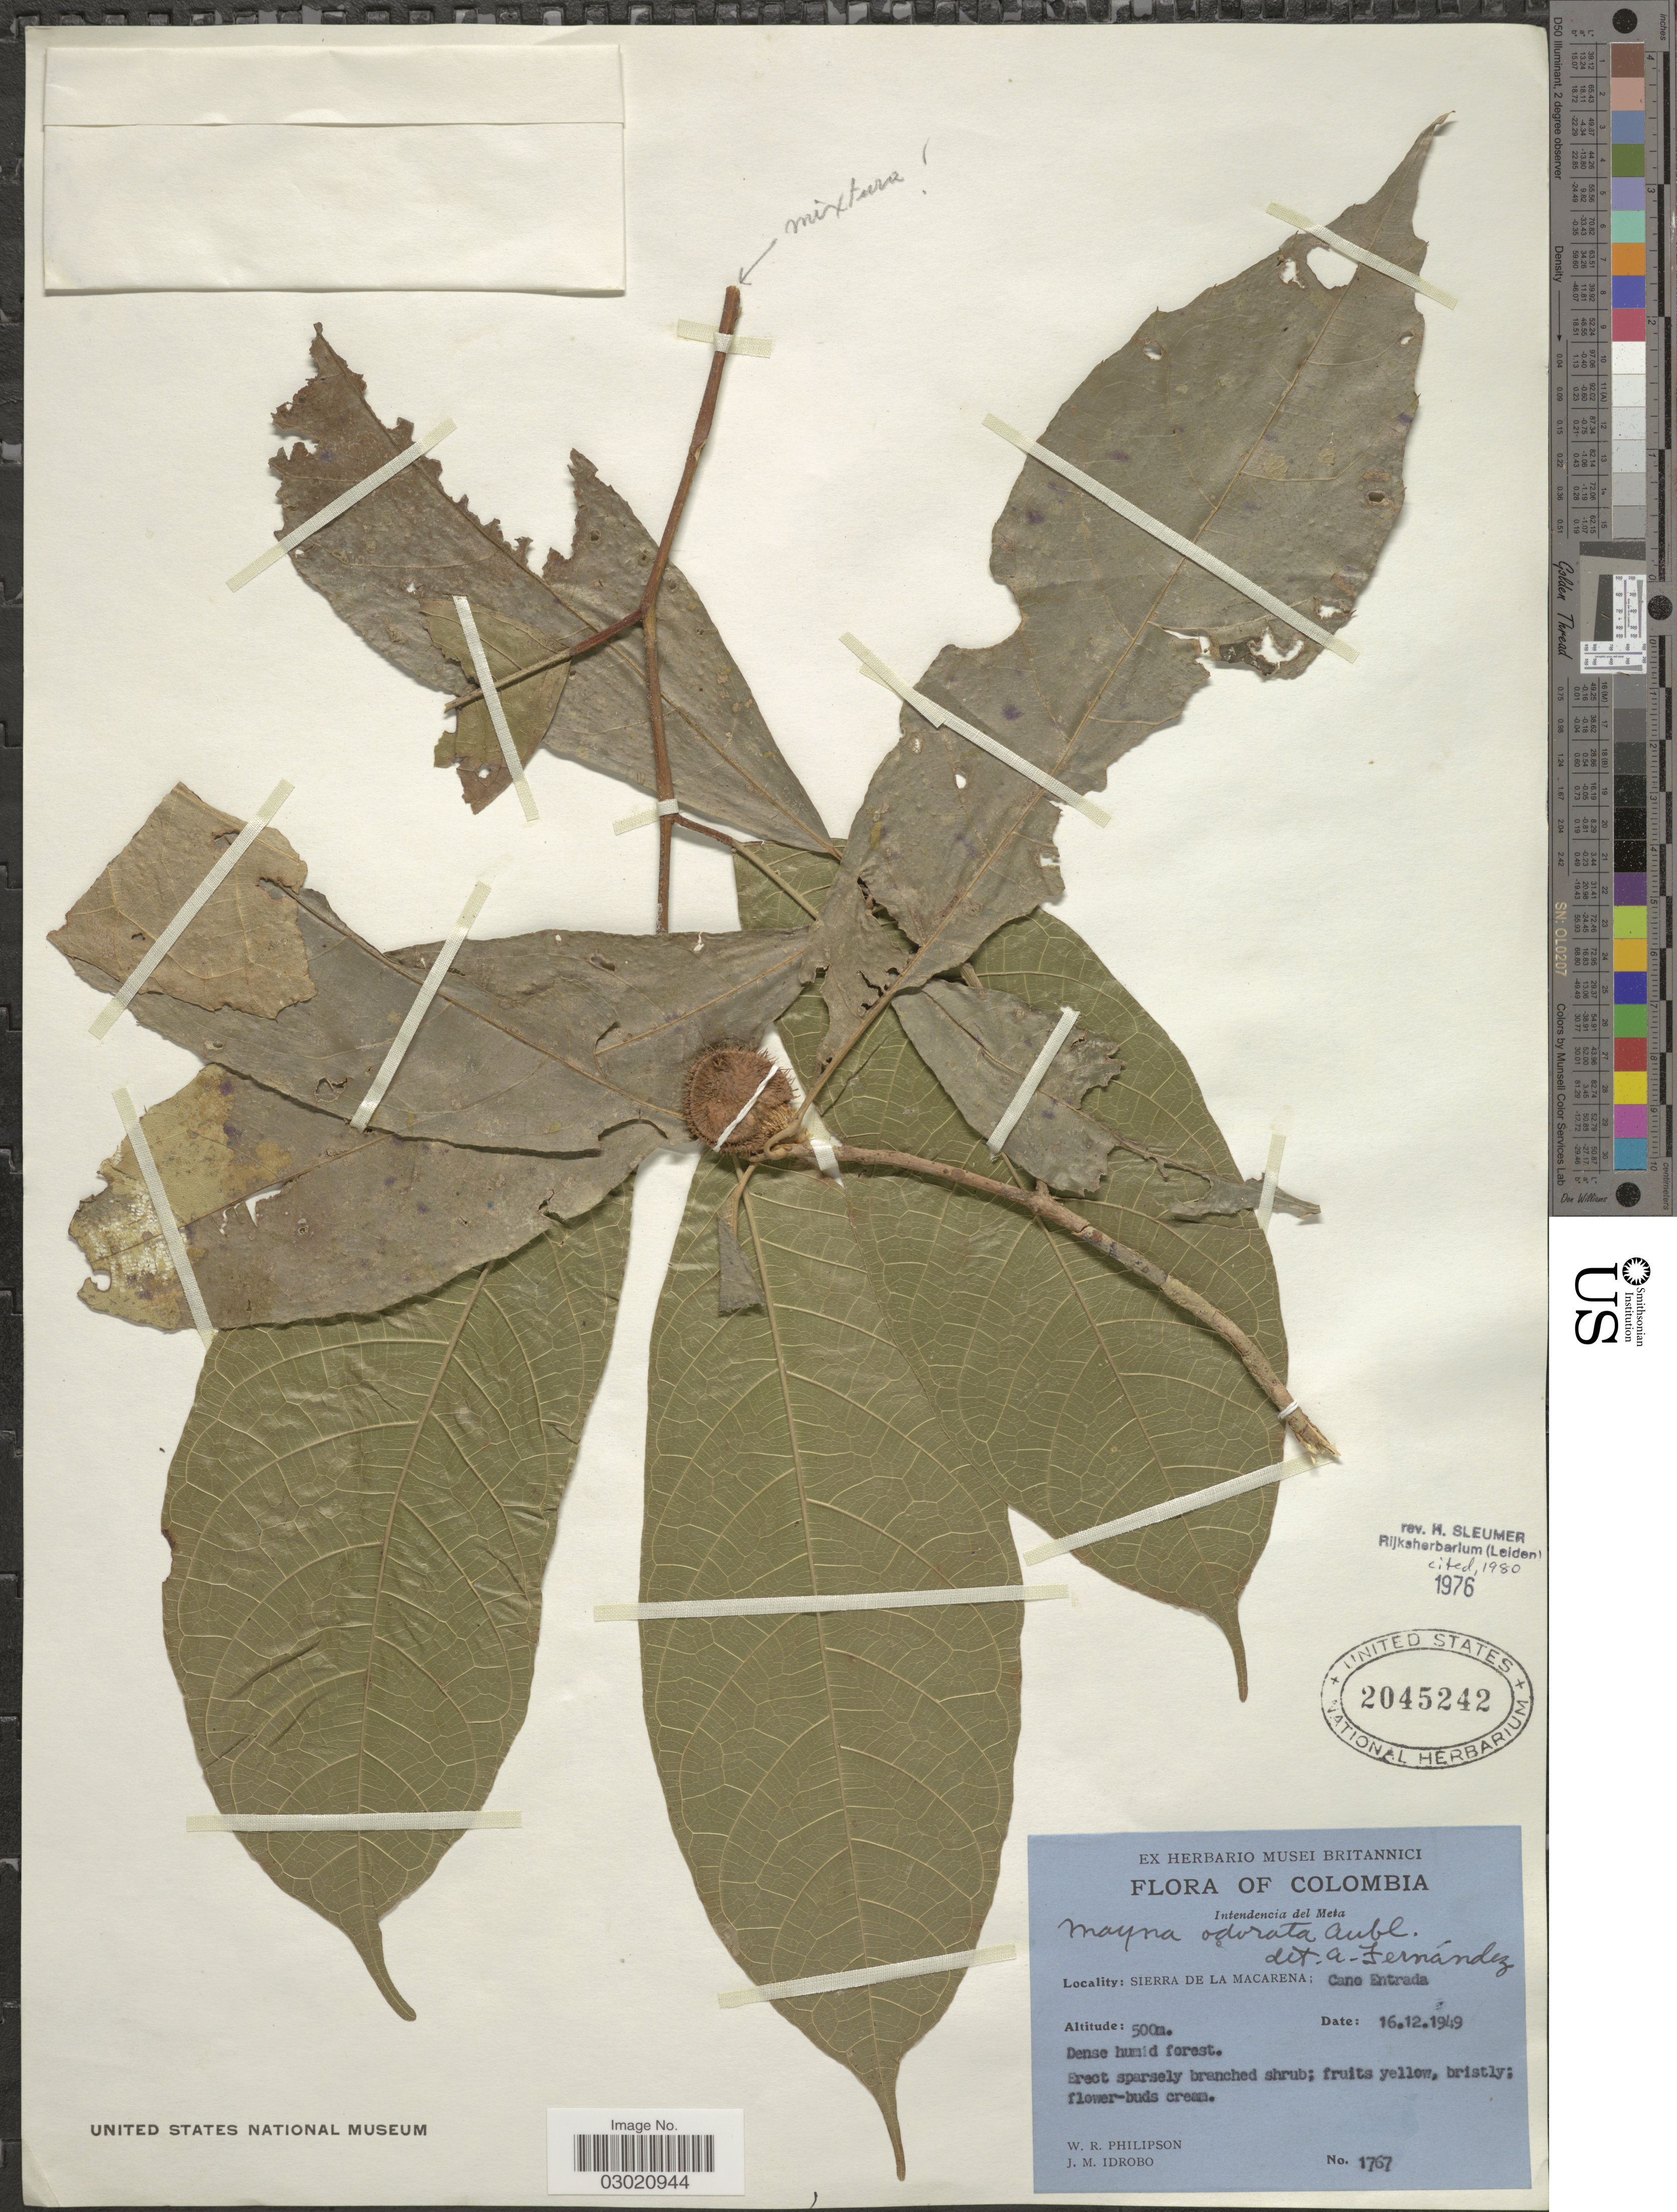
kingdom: Plantae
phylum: Tracheophyta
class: Magnoliopsida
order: Malpighiales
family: Achariaceae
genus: Mayna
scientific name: Mayna odorata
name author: Aubl.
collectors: W. R. Philipson & J. M. Idrobo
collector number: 1767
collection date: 1949-12-16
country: Colombia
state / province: Meta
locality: Intendencia del Meta. Sierra de la Macarena; Cano Entrada.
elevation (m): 500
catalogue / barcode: US 2045242